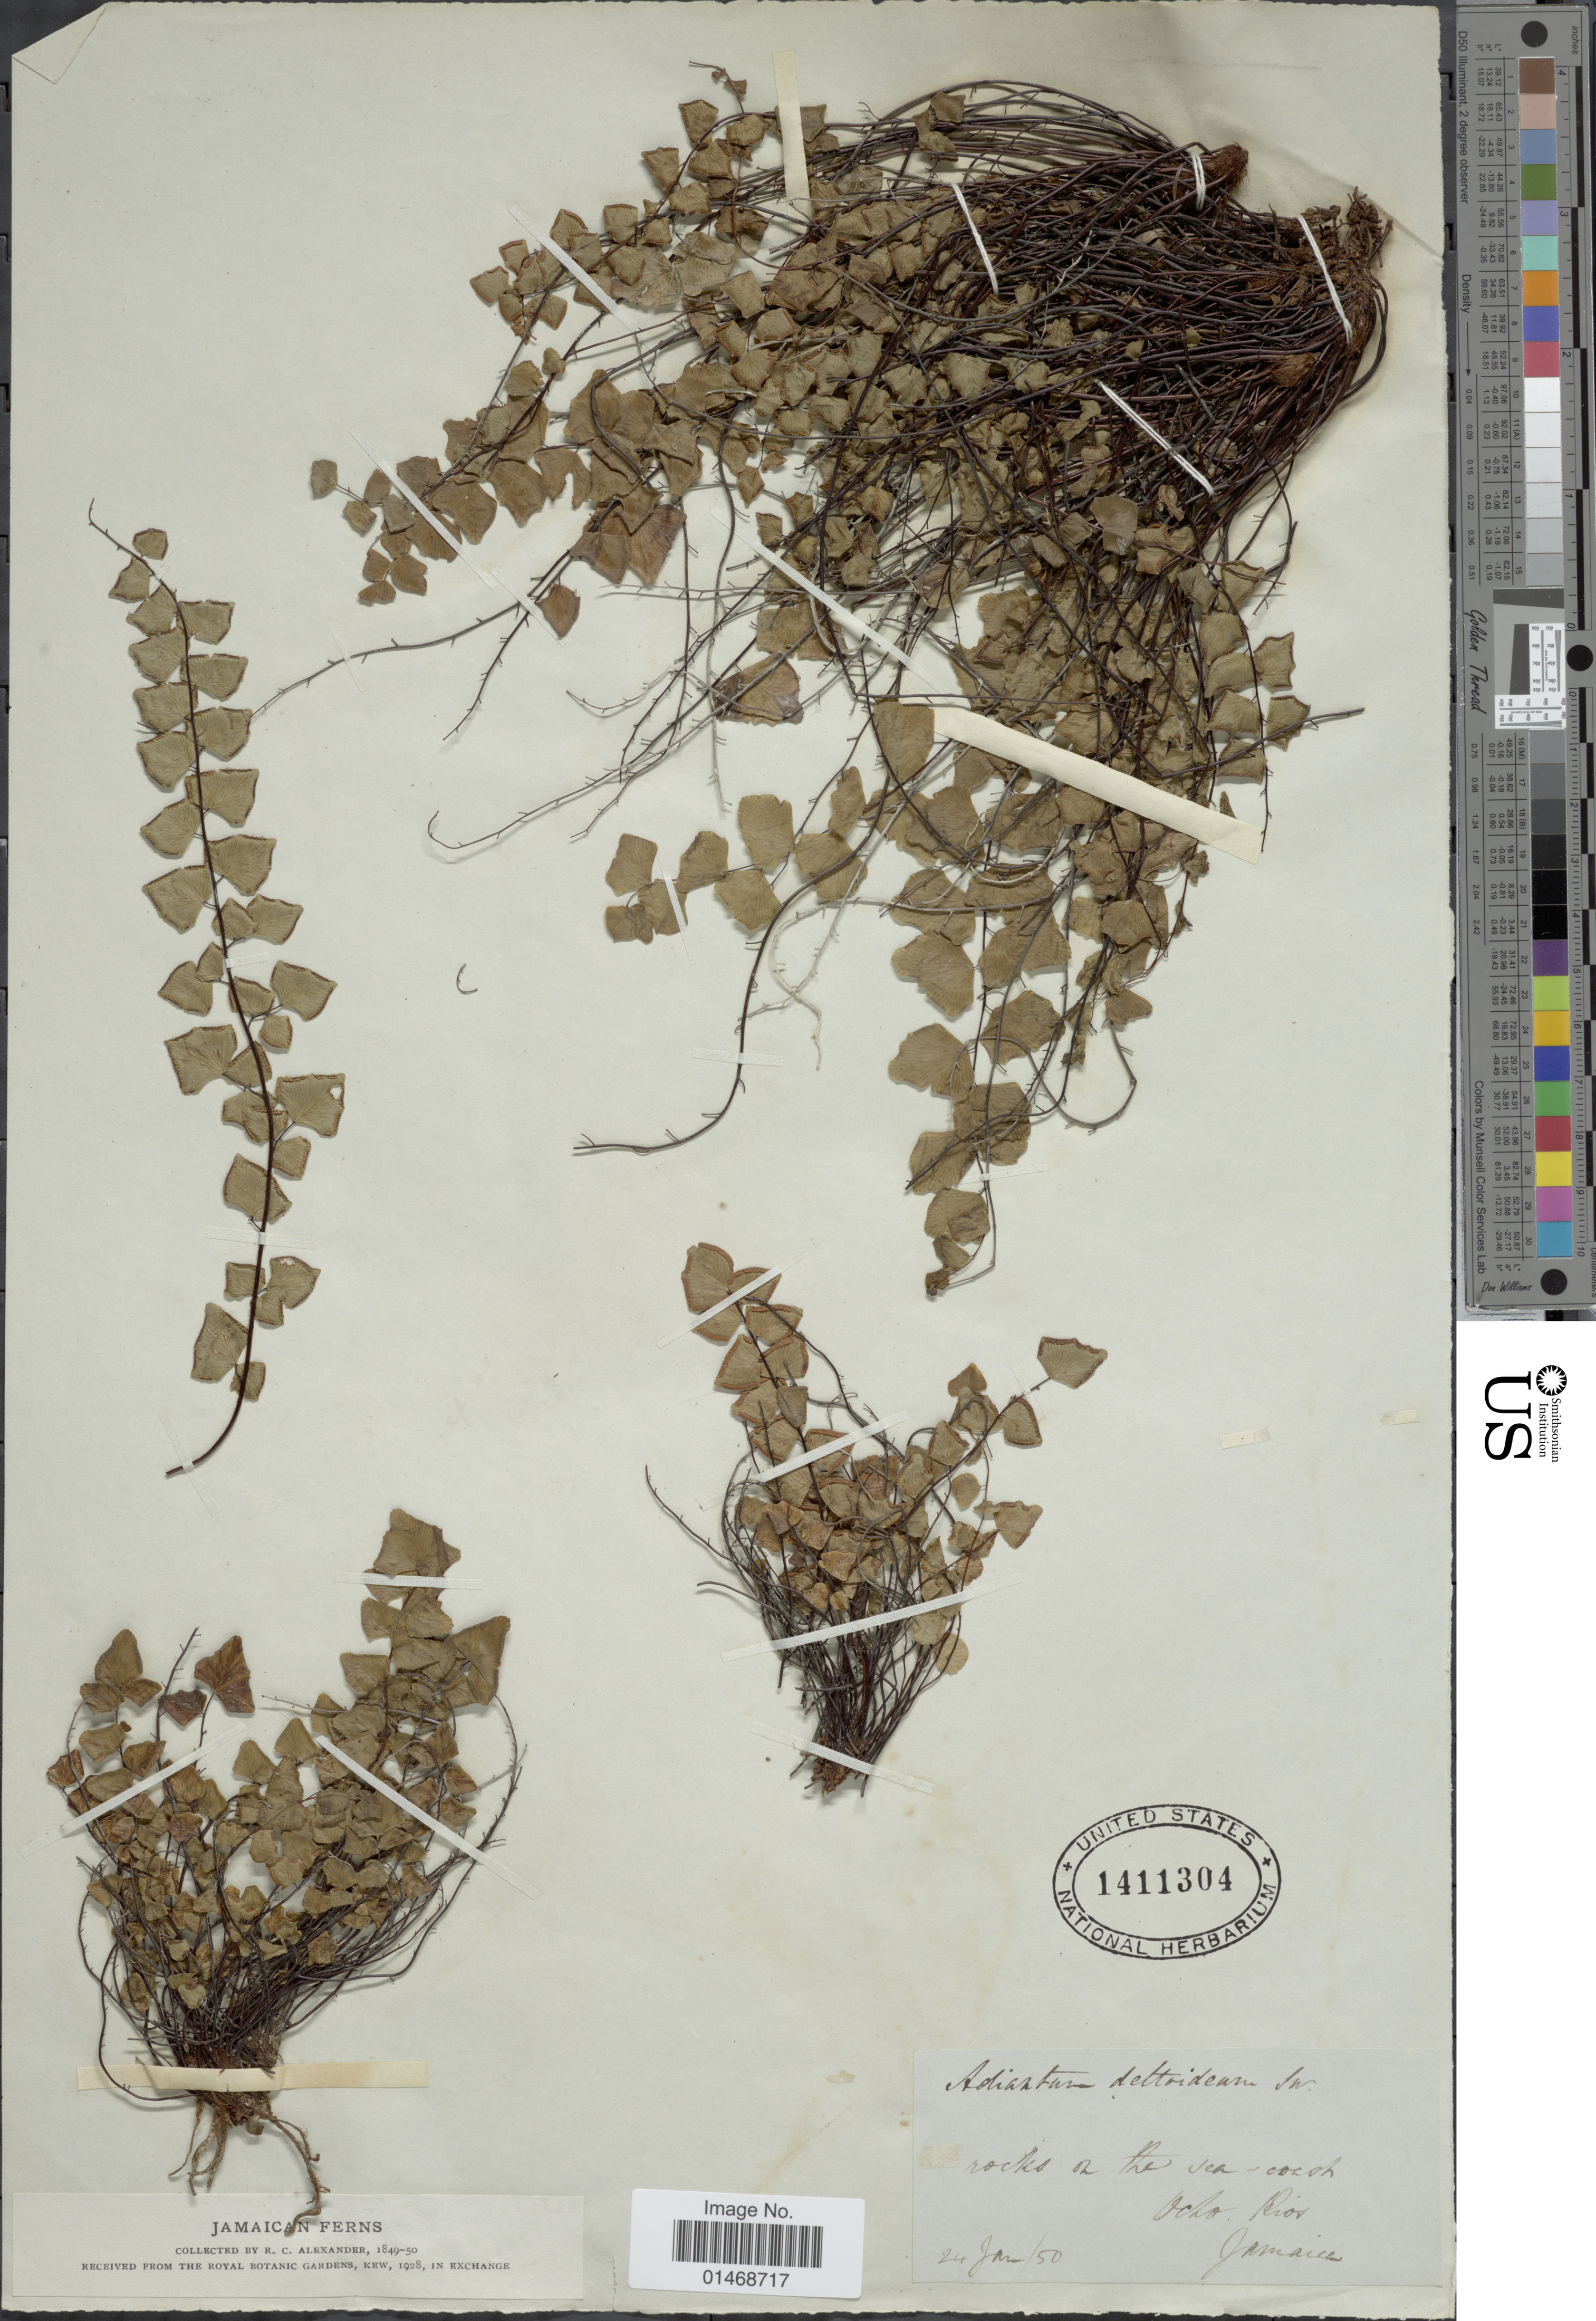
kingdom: Plantae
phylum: Tracheophyta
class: Polypodiopsida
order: Polypodiales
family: Pteridaceae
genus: Adiantum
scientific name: Adiantum deltoideum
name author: Sw.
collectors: R. C. Alexander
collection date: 1850-01-24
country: Jamaica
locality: Rocks on the sea- coast Ocho Rios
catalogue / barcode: US 1411304